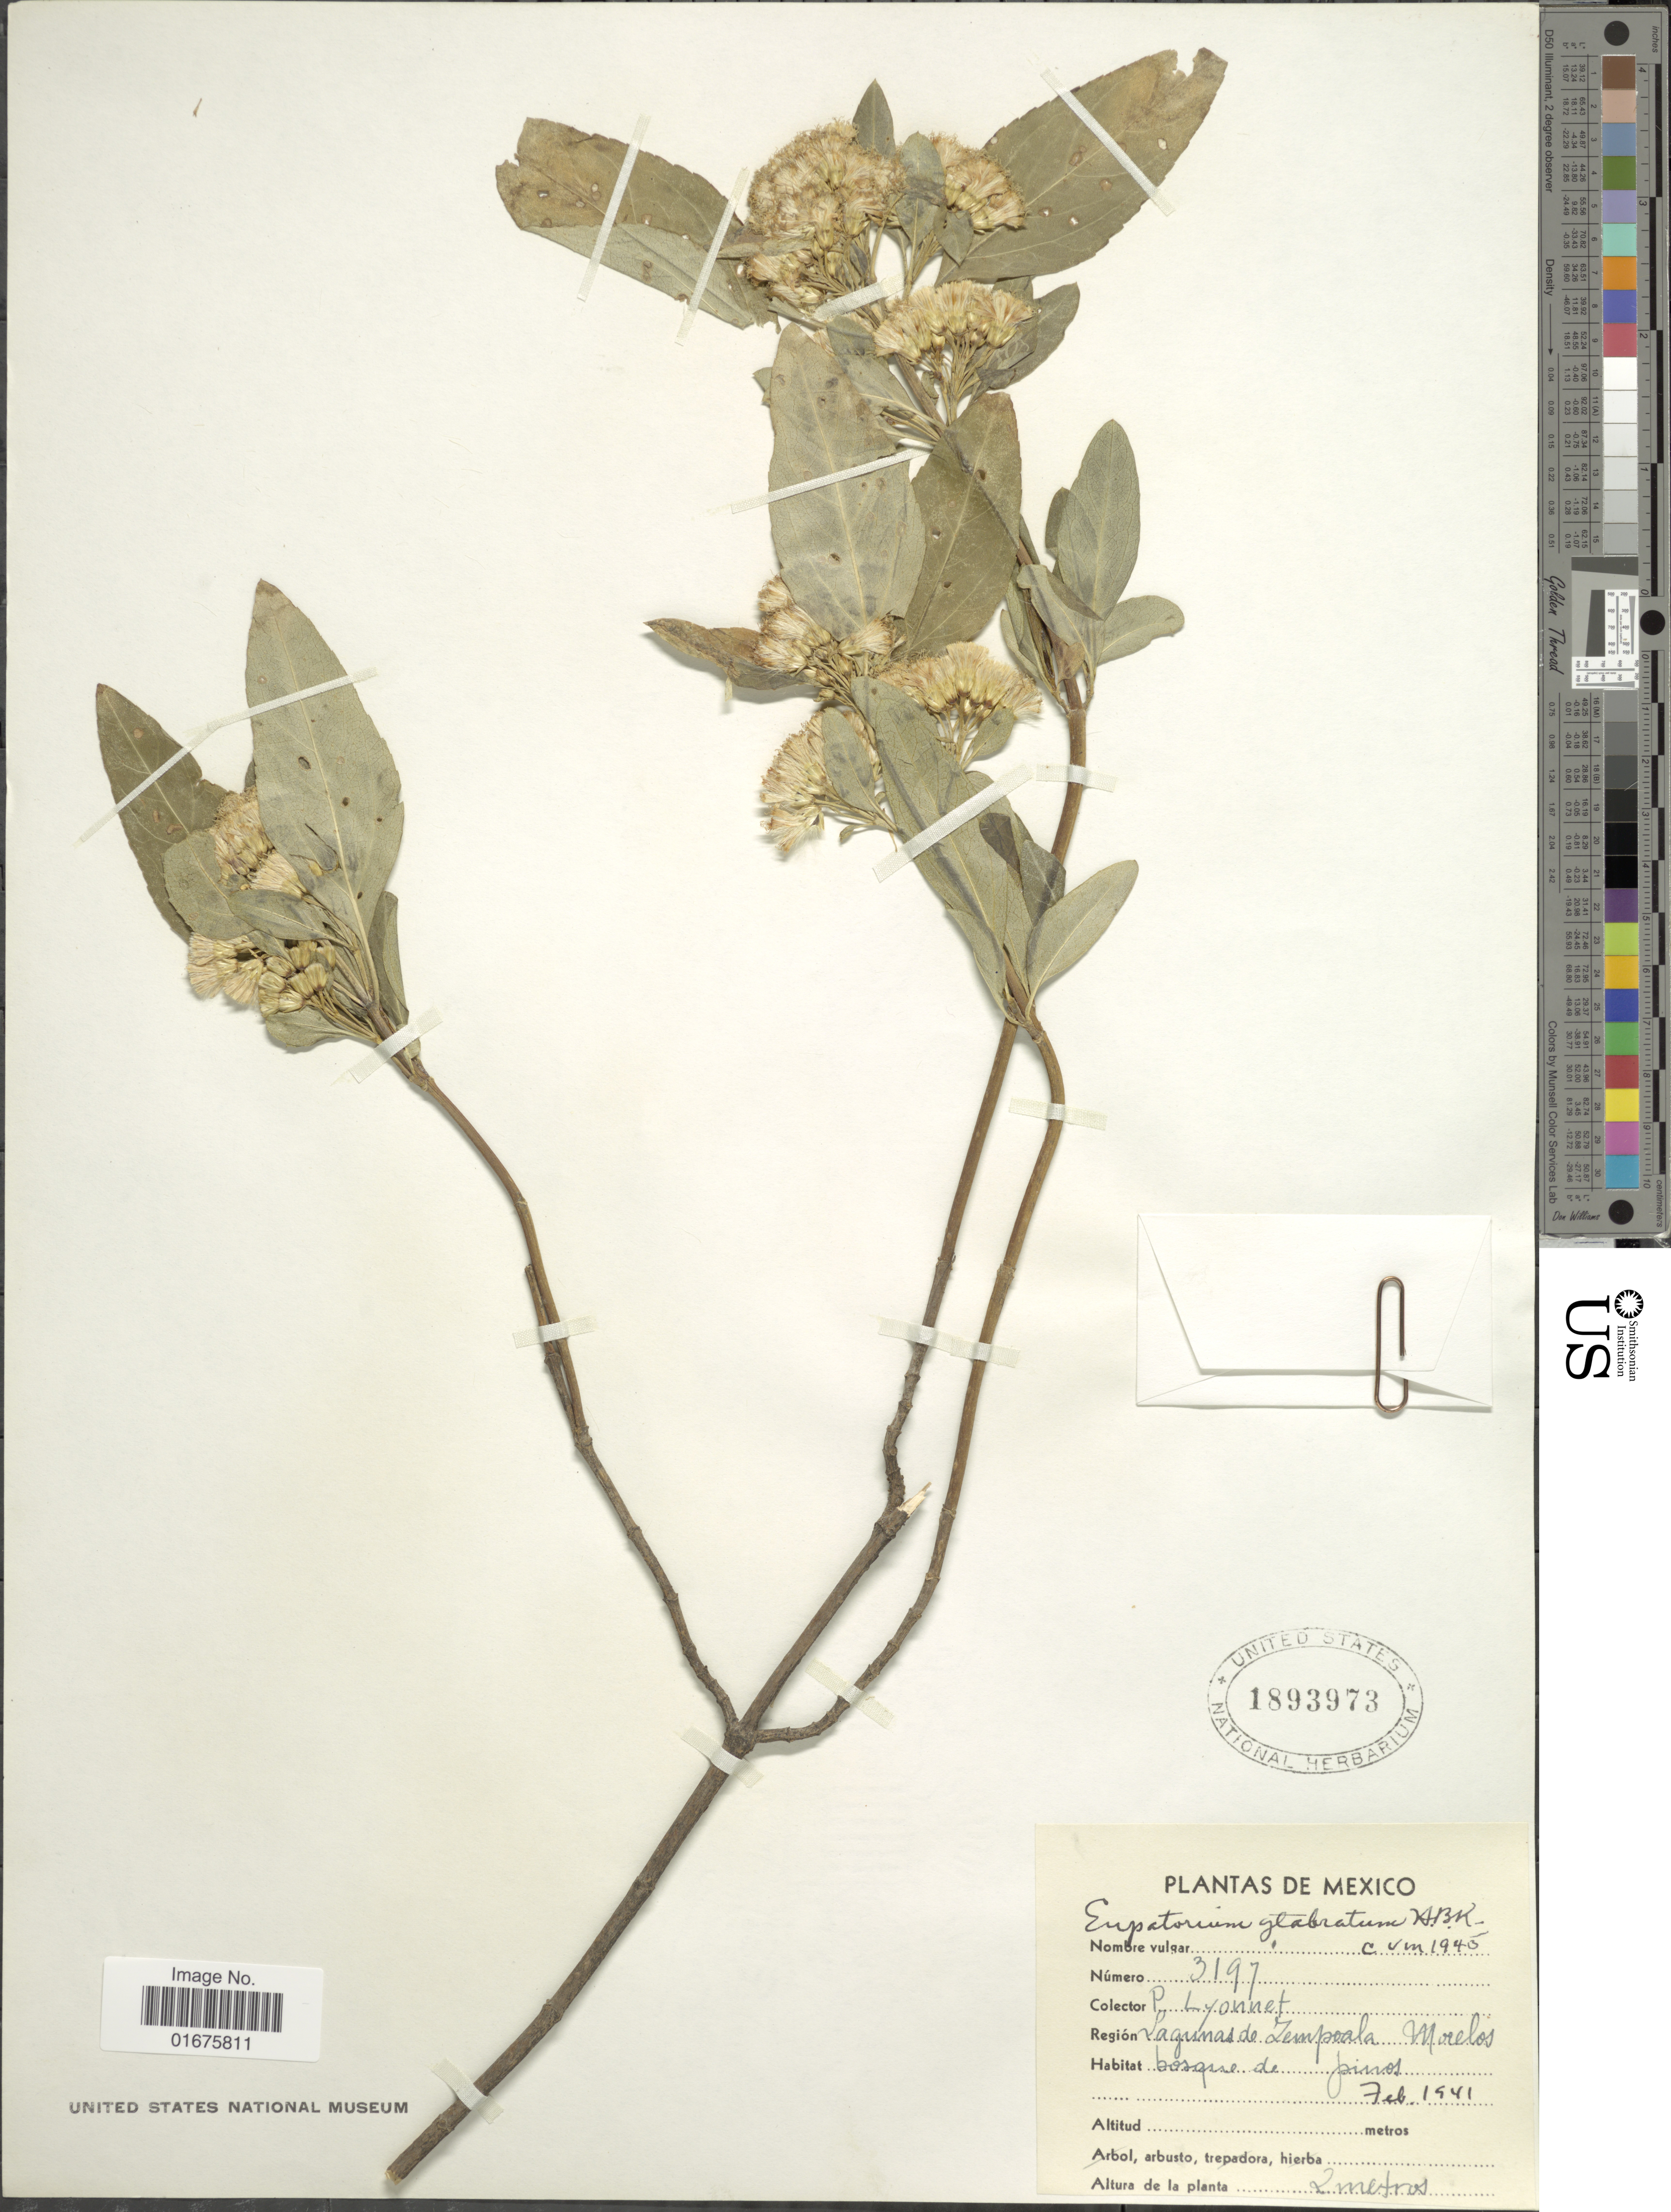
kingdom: Plantae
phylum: Tracheophyta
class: Magnoliopsida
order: Asterales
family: Asteraceae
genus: Ageratina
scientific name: Ageratina glabrata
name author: (Kunth) R.M. King & H. Rob.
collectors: P. Lyonnet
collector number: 3197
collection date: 1941-02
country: Mexico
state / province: Morelos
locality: Región Lagunas de Zempoala, bosque de pinos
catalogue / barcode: US 1839373